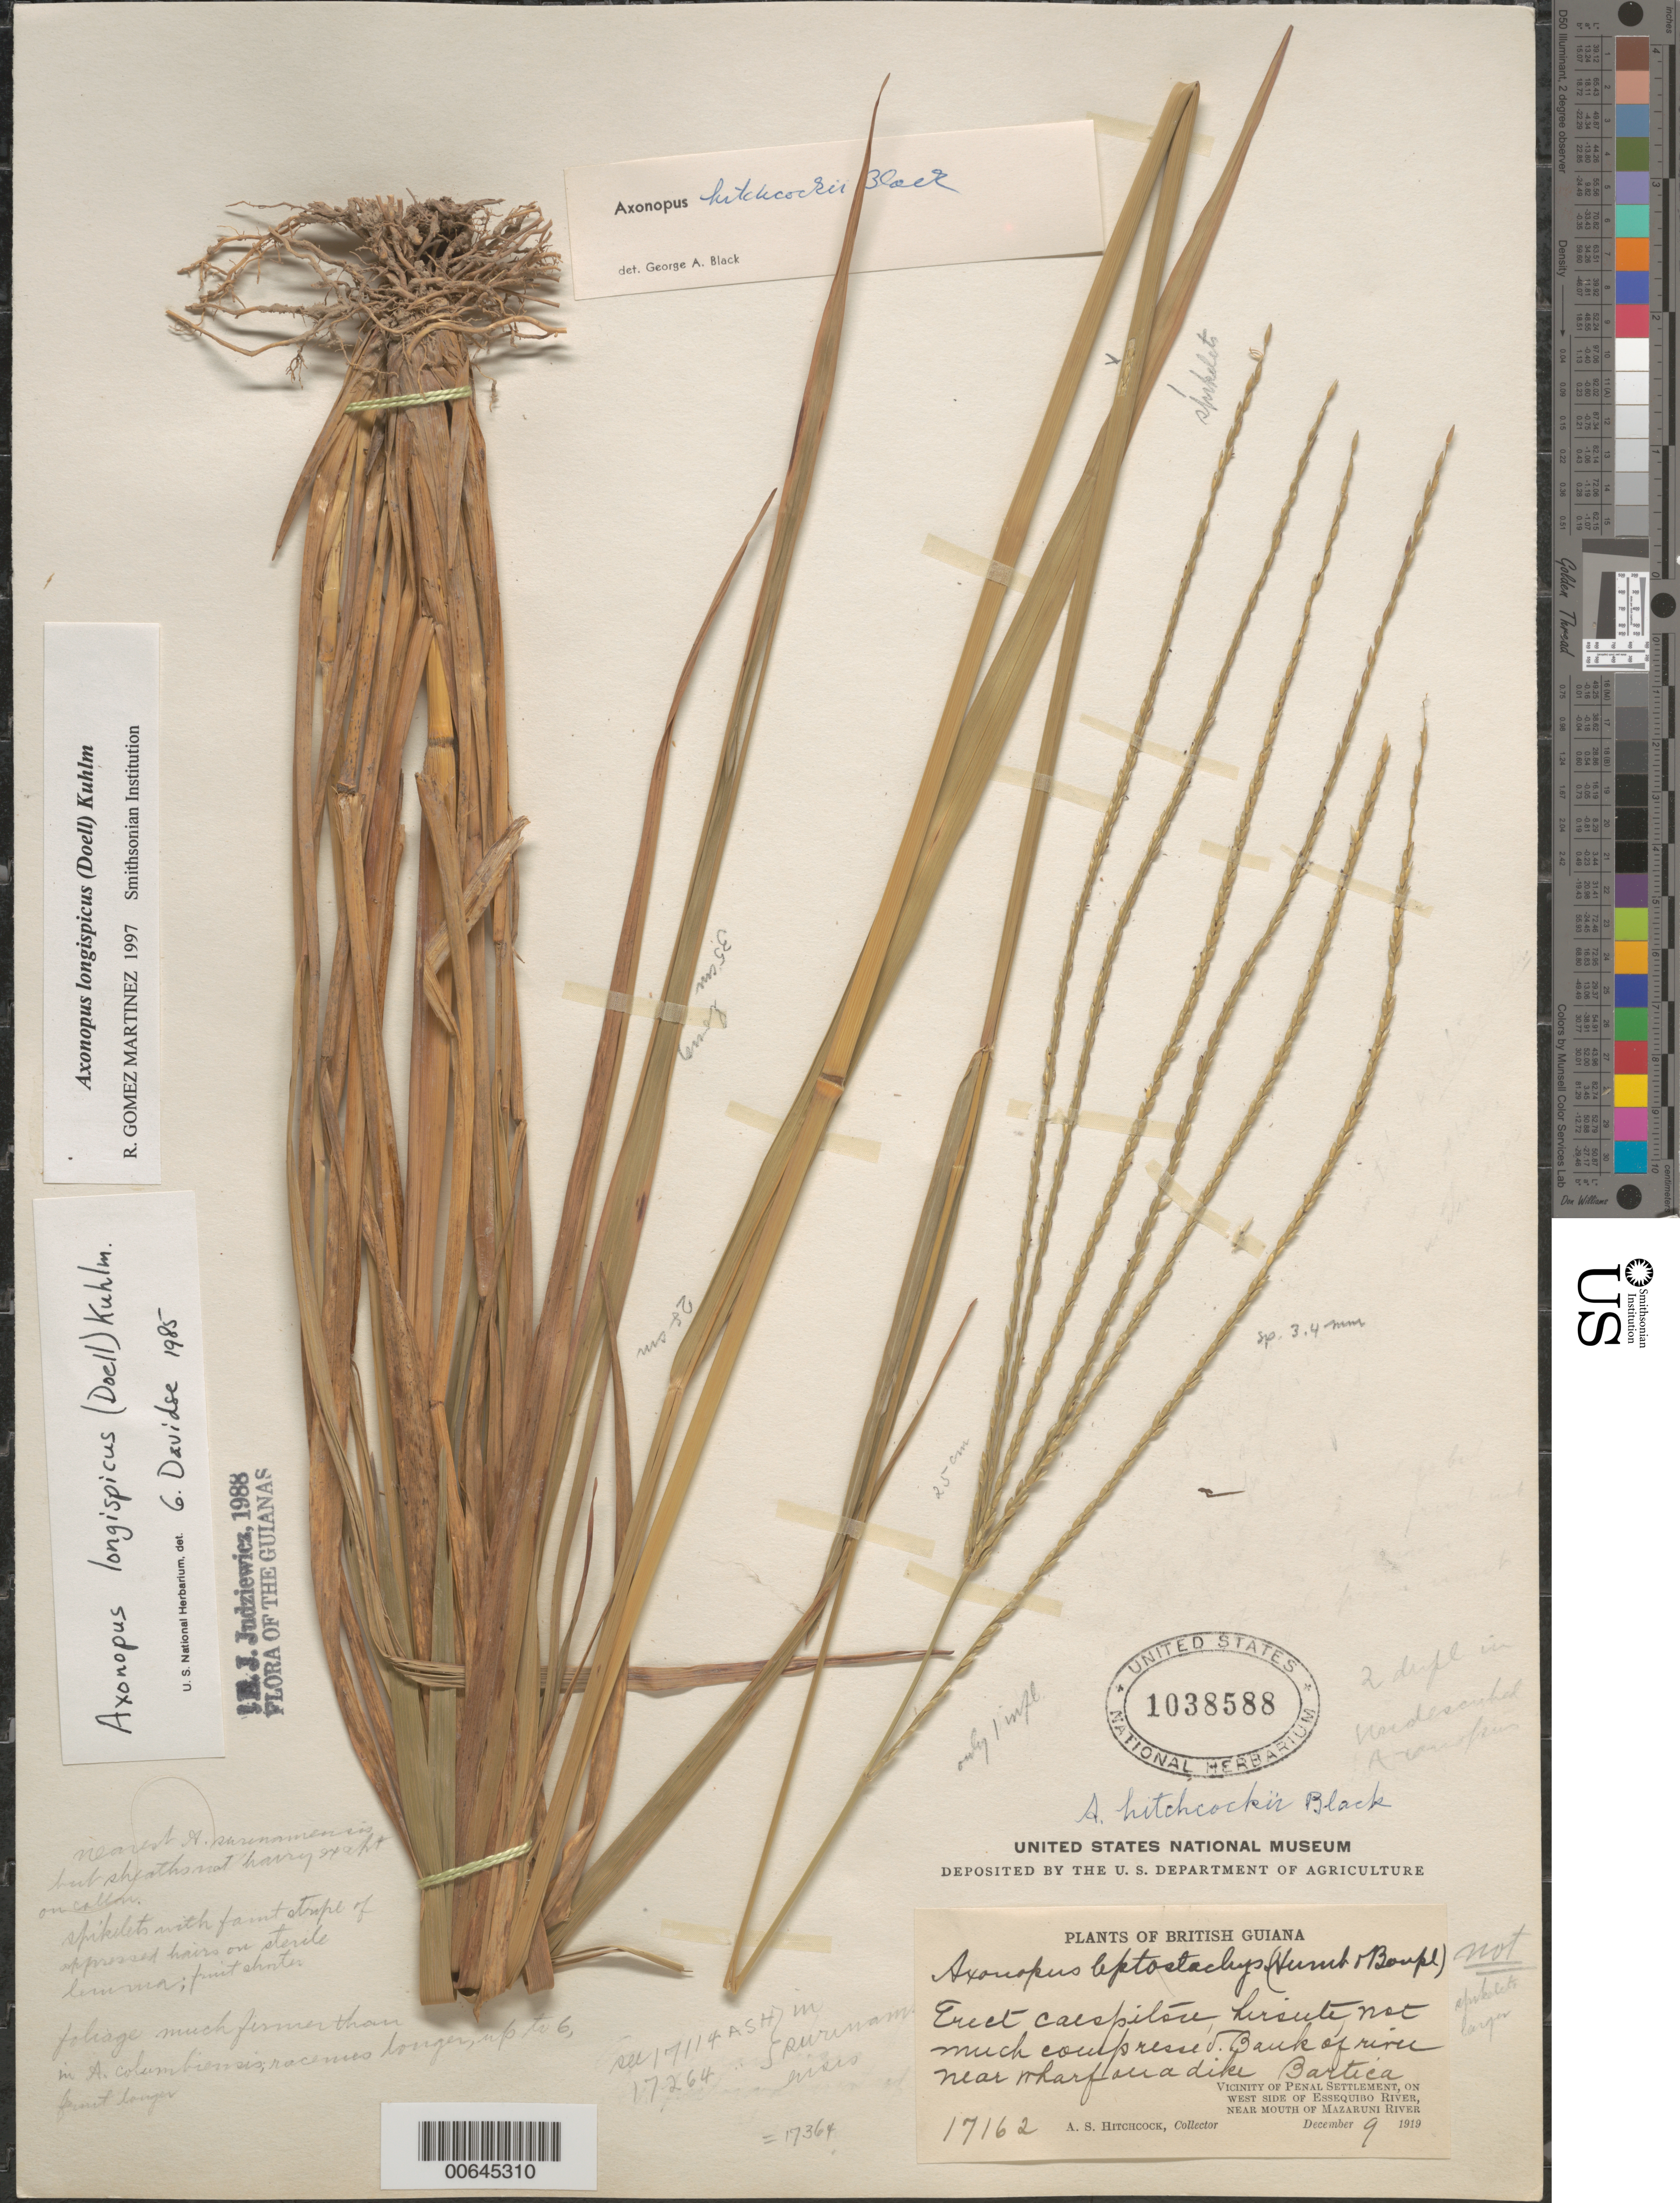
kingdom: Plantae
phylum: Tracheophyta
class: Liliopsida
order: Poales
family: Poaceae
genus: Axonopus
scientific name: Axonopus longispicus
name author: (Döll) Kuhlm.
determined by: Judziewicz, E. J.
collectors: A. S. Hitchcock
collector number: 17162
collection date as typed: Dec. 3-9, 1919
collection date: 1919-12-03/1919-12-09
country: Guyana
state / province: Cuyuni-Mazaruni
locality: Penal Settlement, on W side of Essequibo River, near mouth of Mazaruni River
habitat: Bank of river near dike, Bartica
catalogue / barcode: US 1038588